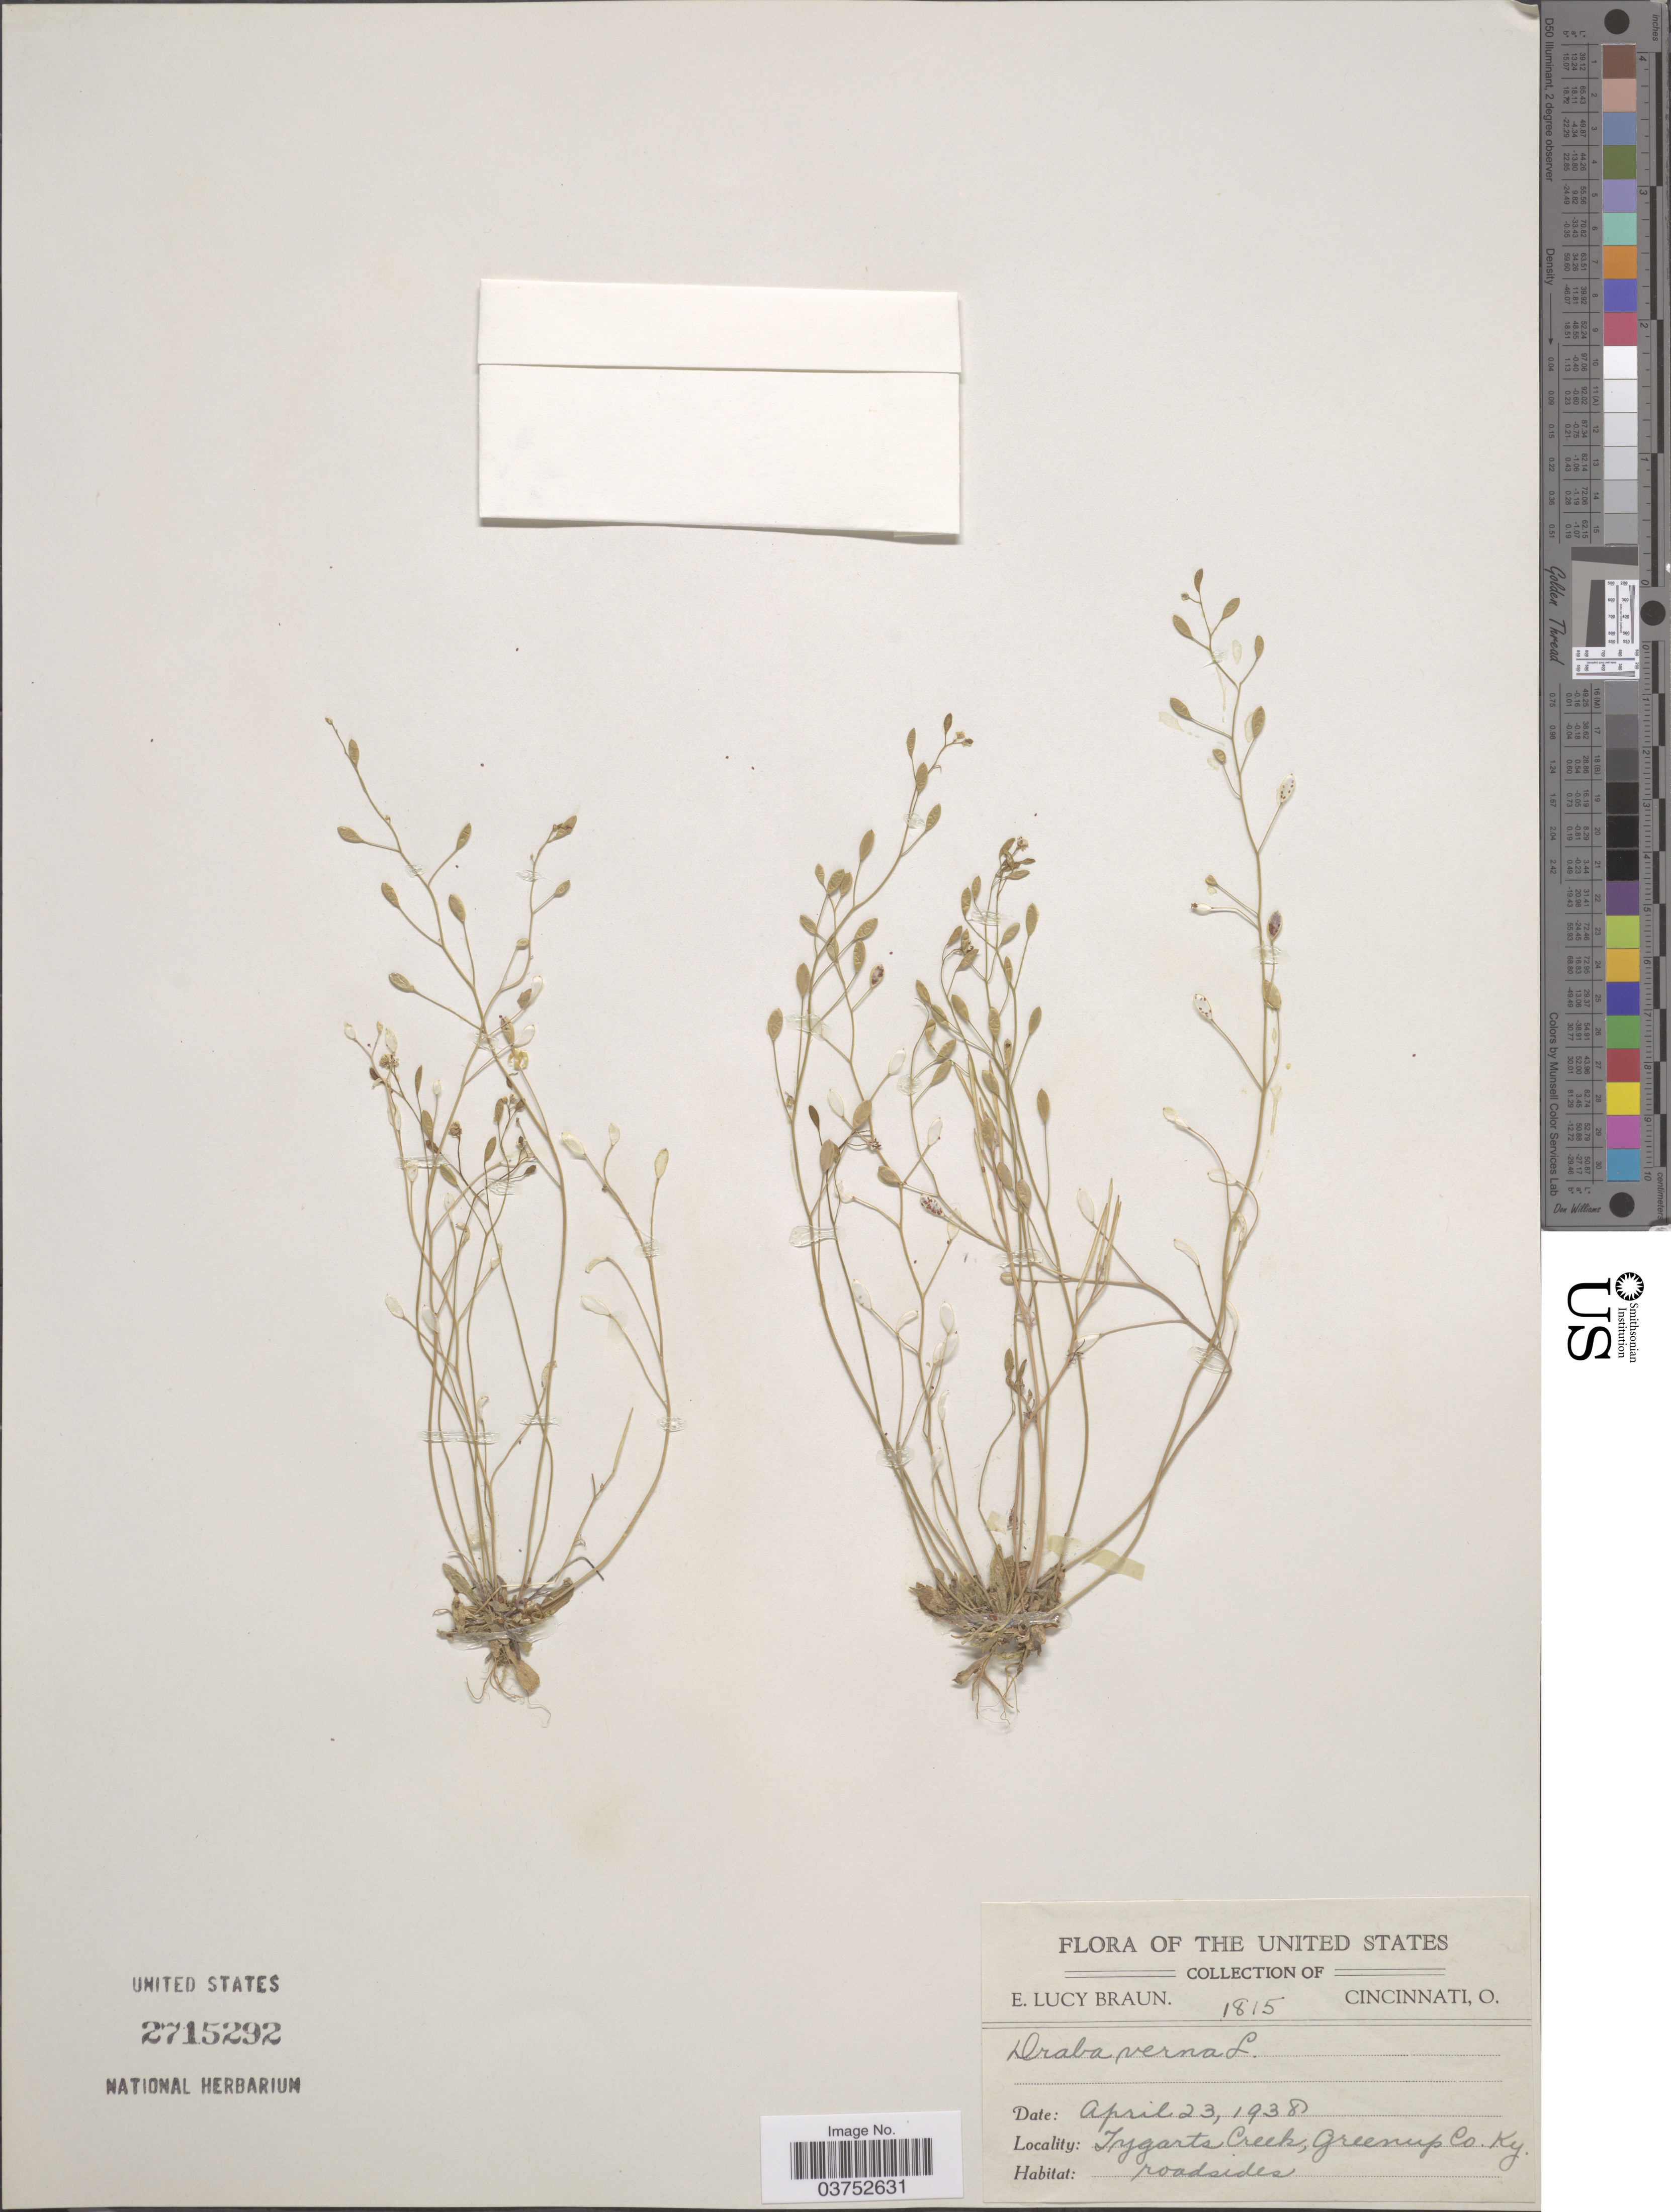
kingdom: Plantae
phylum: Tracheophyta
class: Magnoliopsida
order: Brassicales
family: Brassicaceae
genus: Draba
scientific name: Draba verna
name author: L.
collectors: E. L. Braun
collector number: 1815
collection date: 1938-04-23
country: United States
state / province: Kentucky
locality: Tygarts Creek, Greenup Co.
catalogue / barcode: US 2715292